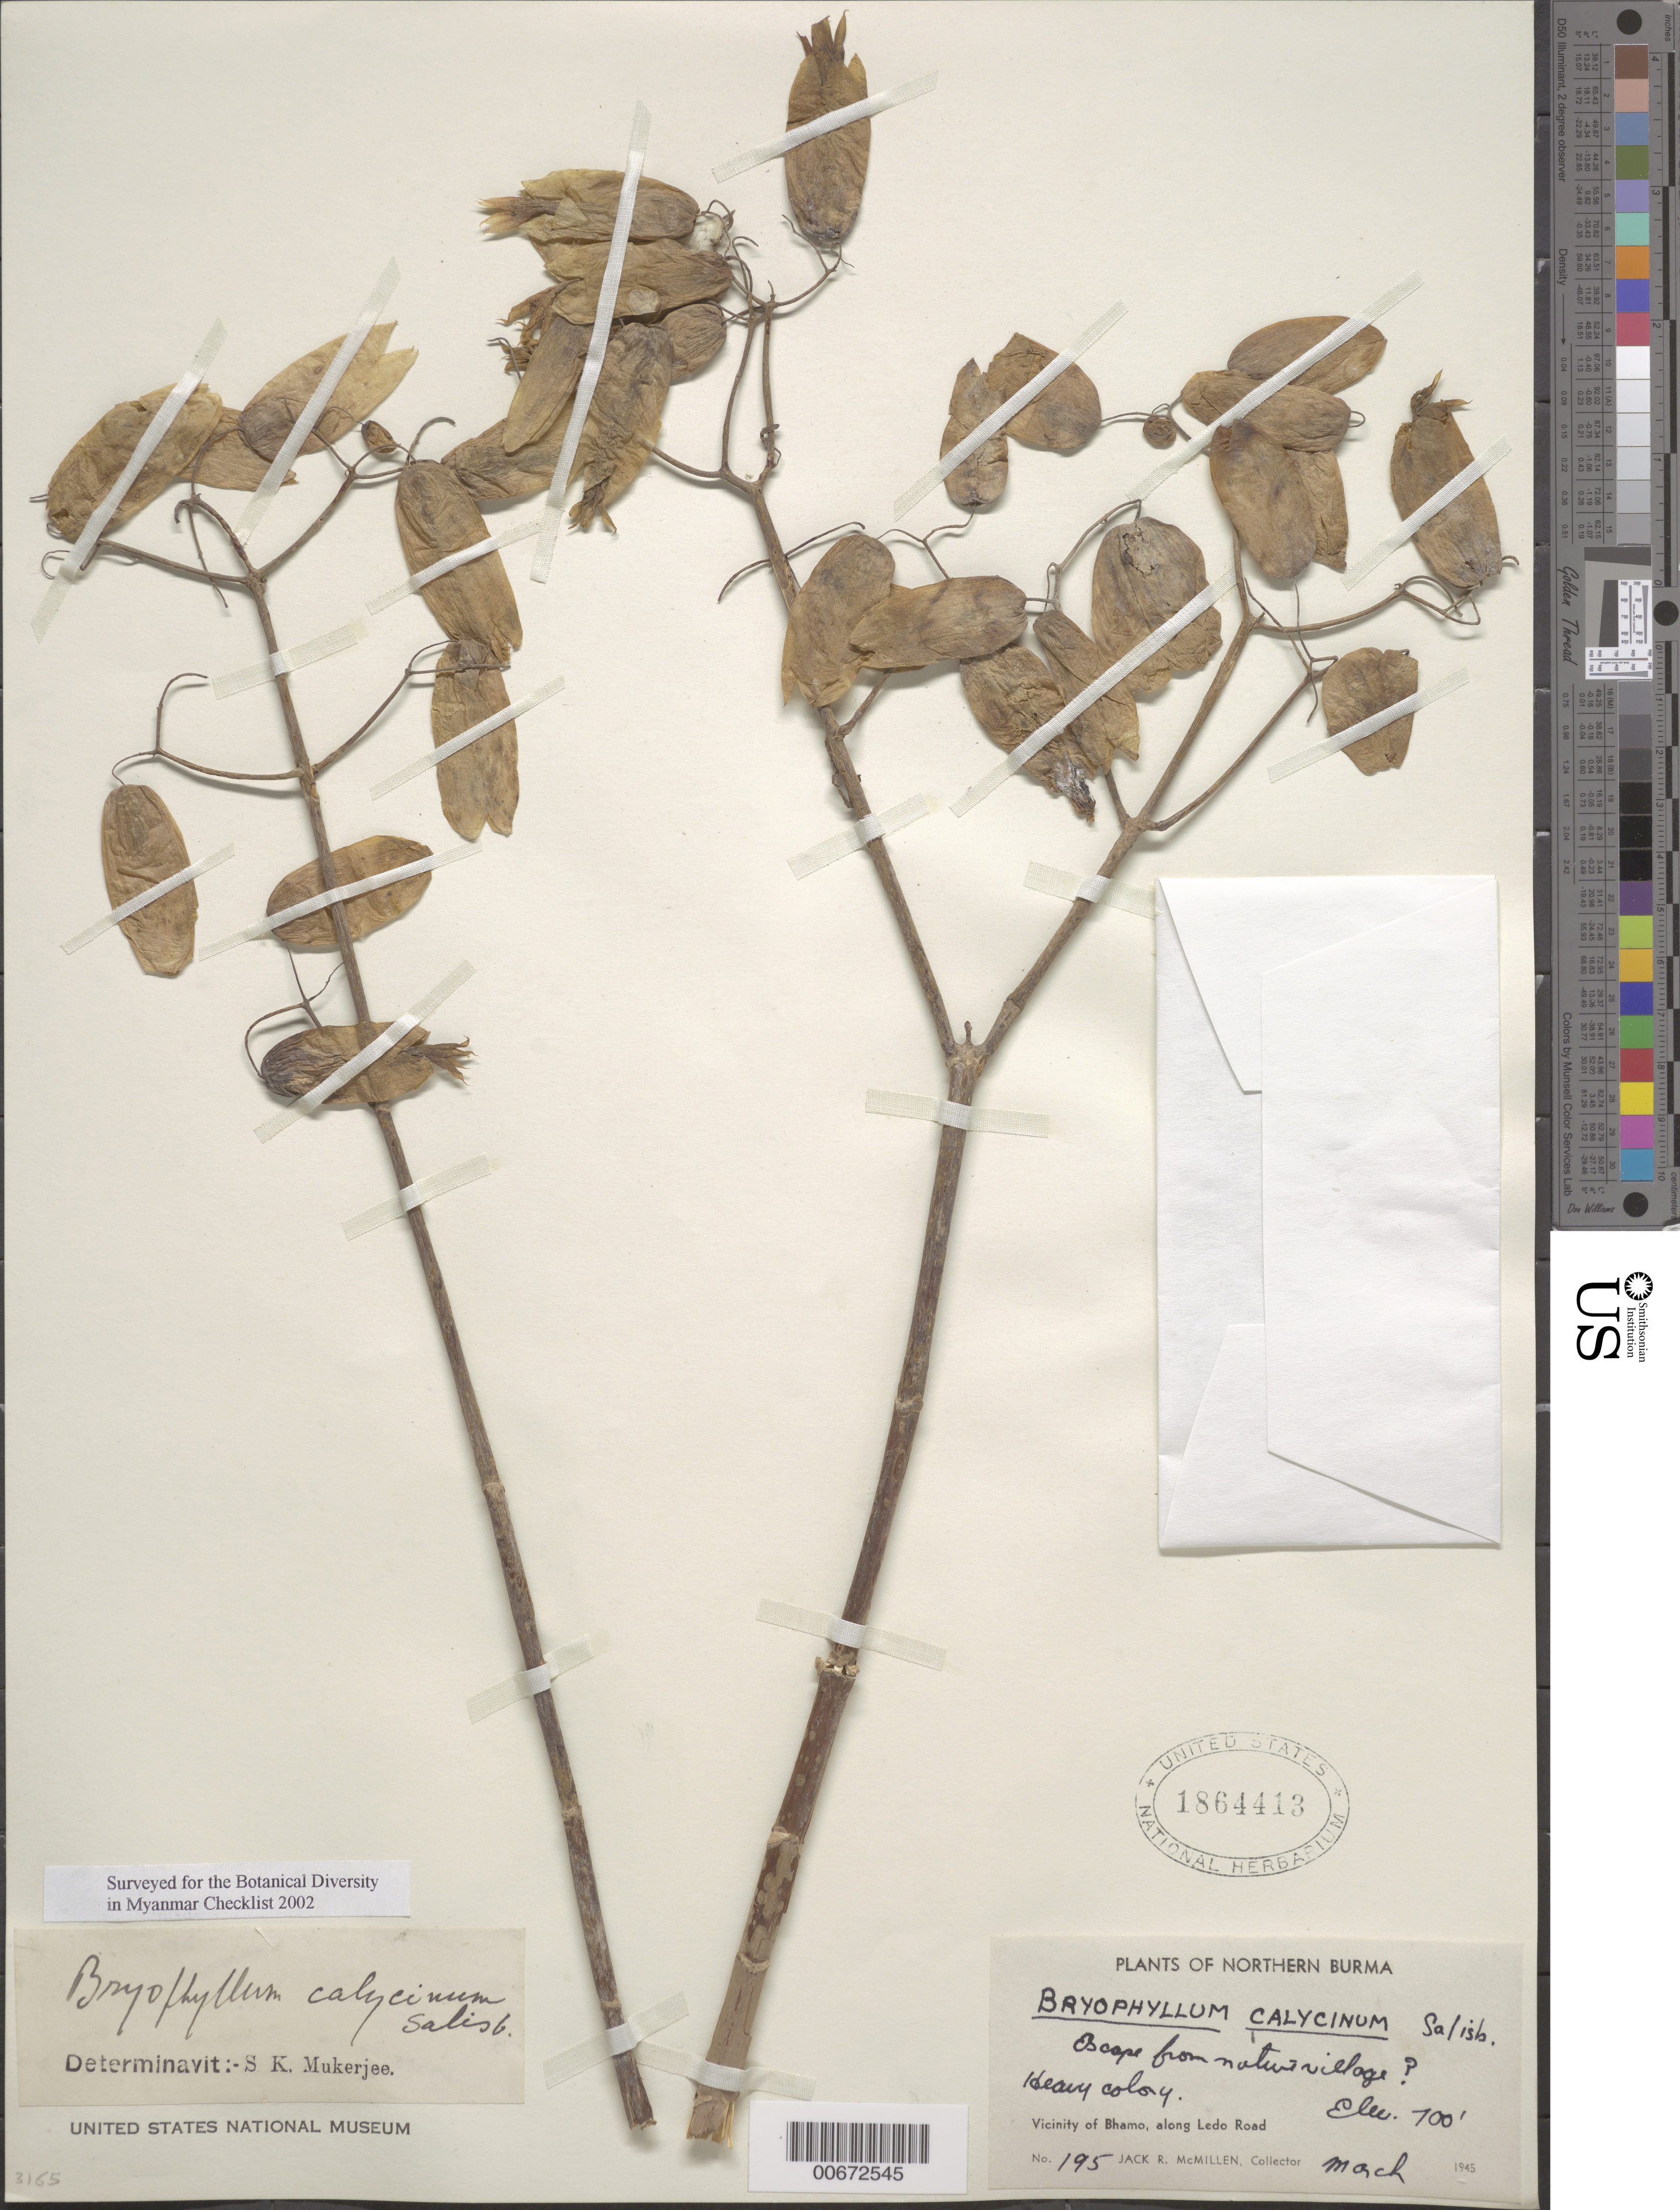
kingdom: Plantae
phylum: Tracheophyta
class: Magnoliopsida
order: Saxifragales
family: Crassulaceae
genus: Kalanchoe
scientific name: Kalanchoe pinnata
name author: (Lam.) Pers.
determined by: Strong, Mark T., (BOT), Smithsonian Institution - National Museum of Natural History (UNITED STATES)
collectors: J. McMillen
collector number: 195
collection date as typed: Mar 1945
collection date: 1945-03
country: Myanmar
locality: Northern Burma, Bhamo, along Ledo Road.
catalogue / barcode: US 1864413